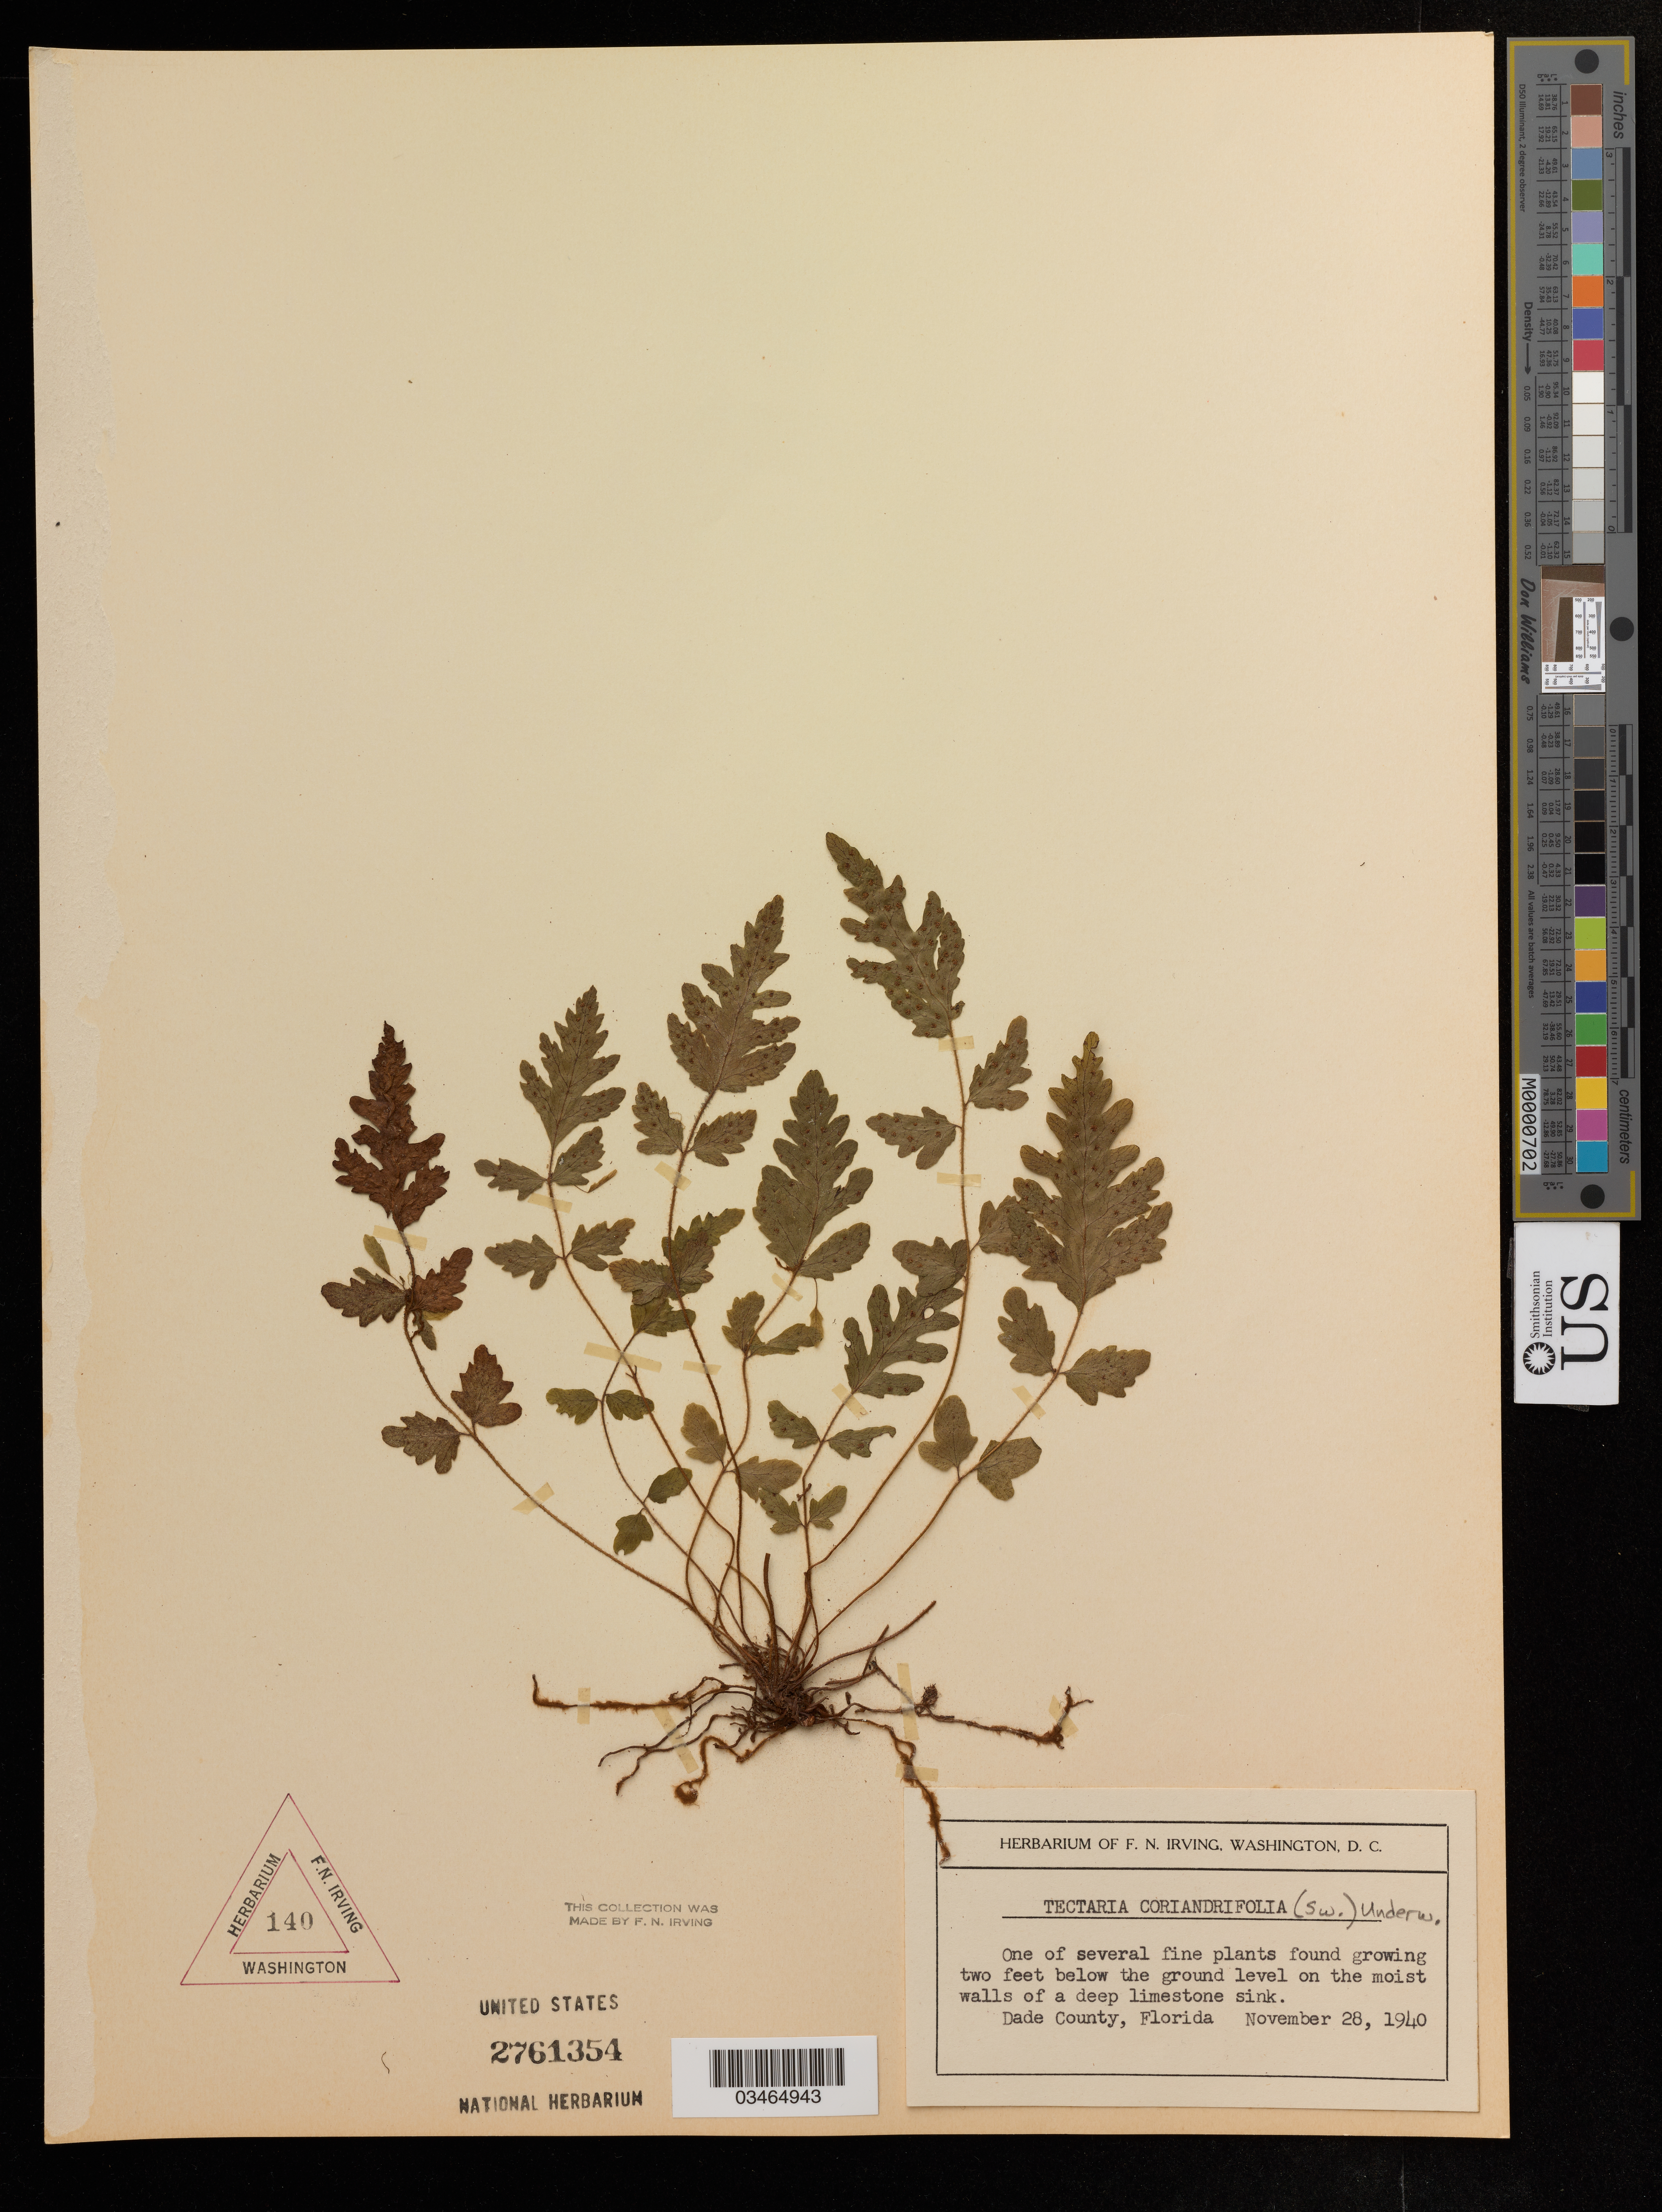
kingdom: Plantae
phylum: Tracheophyta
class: Polypodiopsida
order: Polypodiales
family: Tectariaceae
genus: Tectaria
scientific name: Tectaria coriandrifolia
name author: Underw.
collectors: ex herb. F.N. Irving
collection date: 1940-11-28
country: United States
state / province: Florida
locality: Dade County.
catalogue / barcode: US 2761354